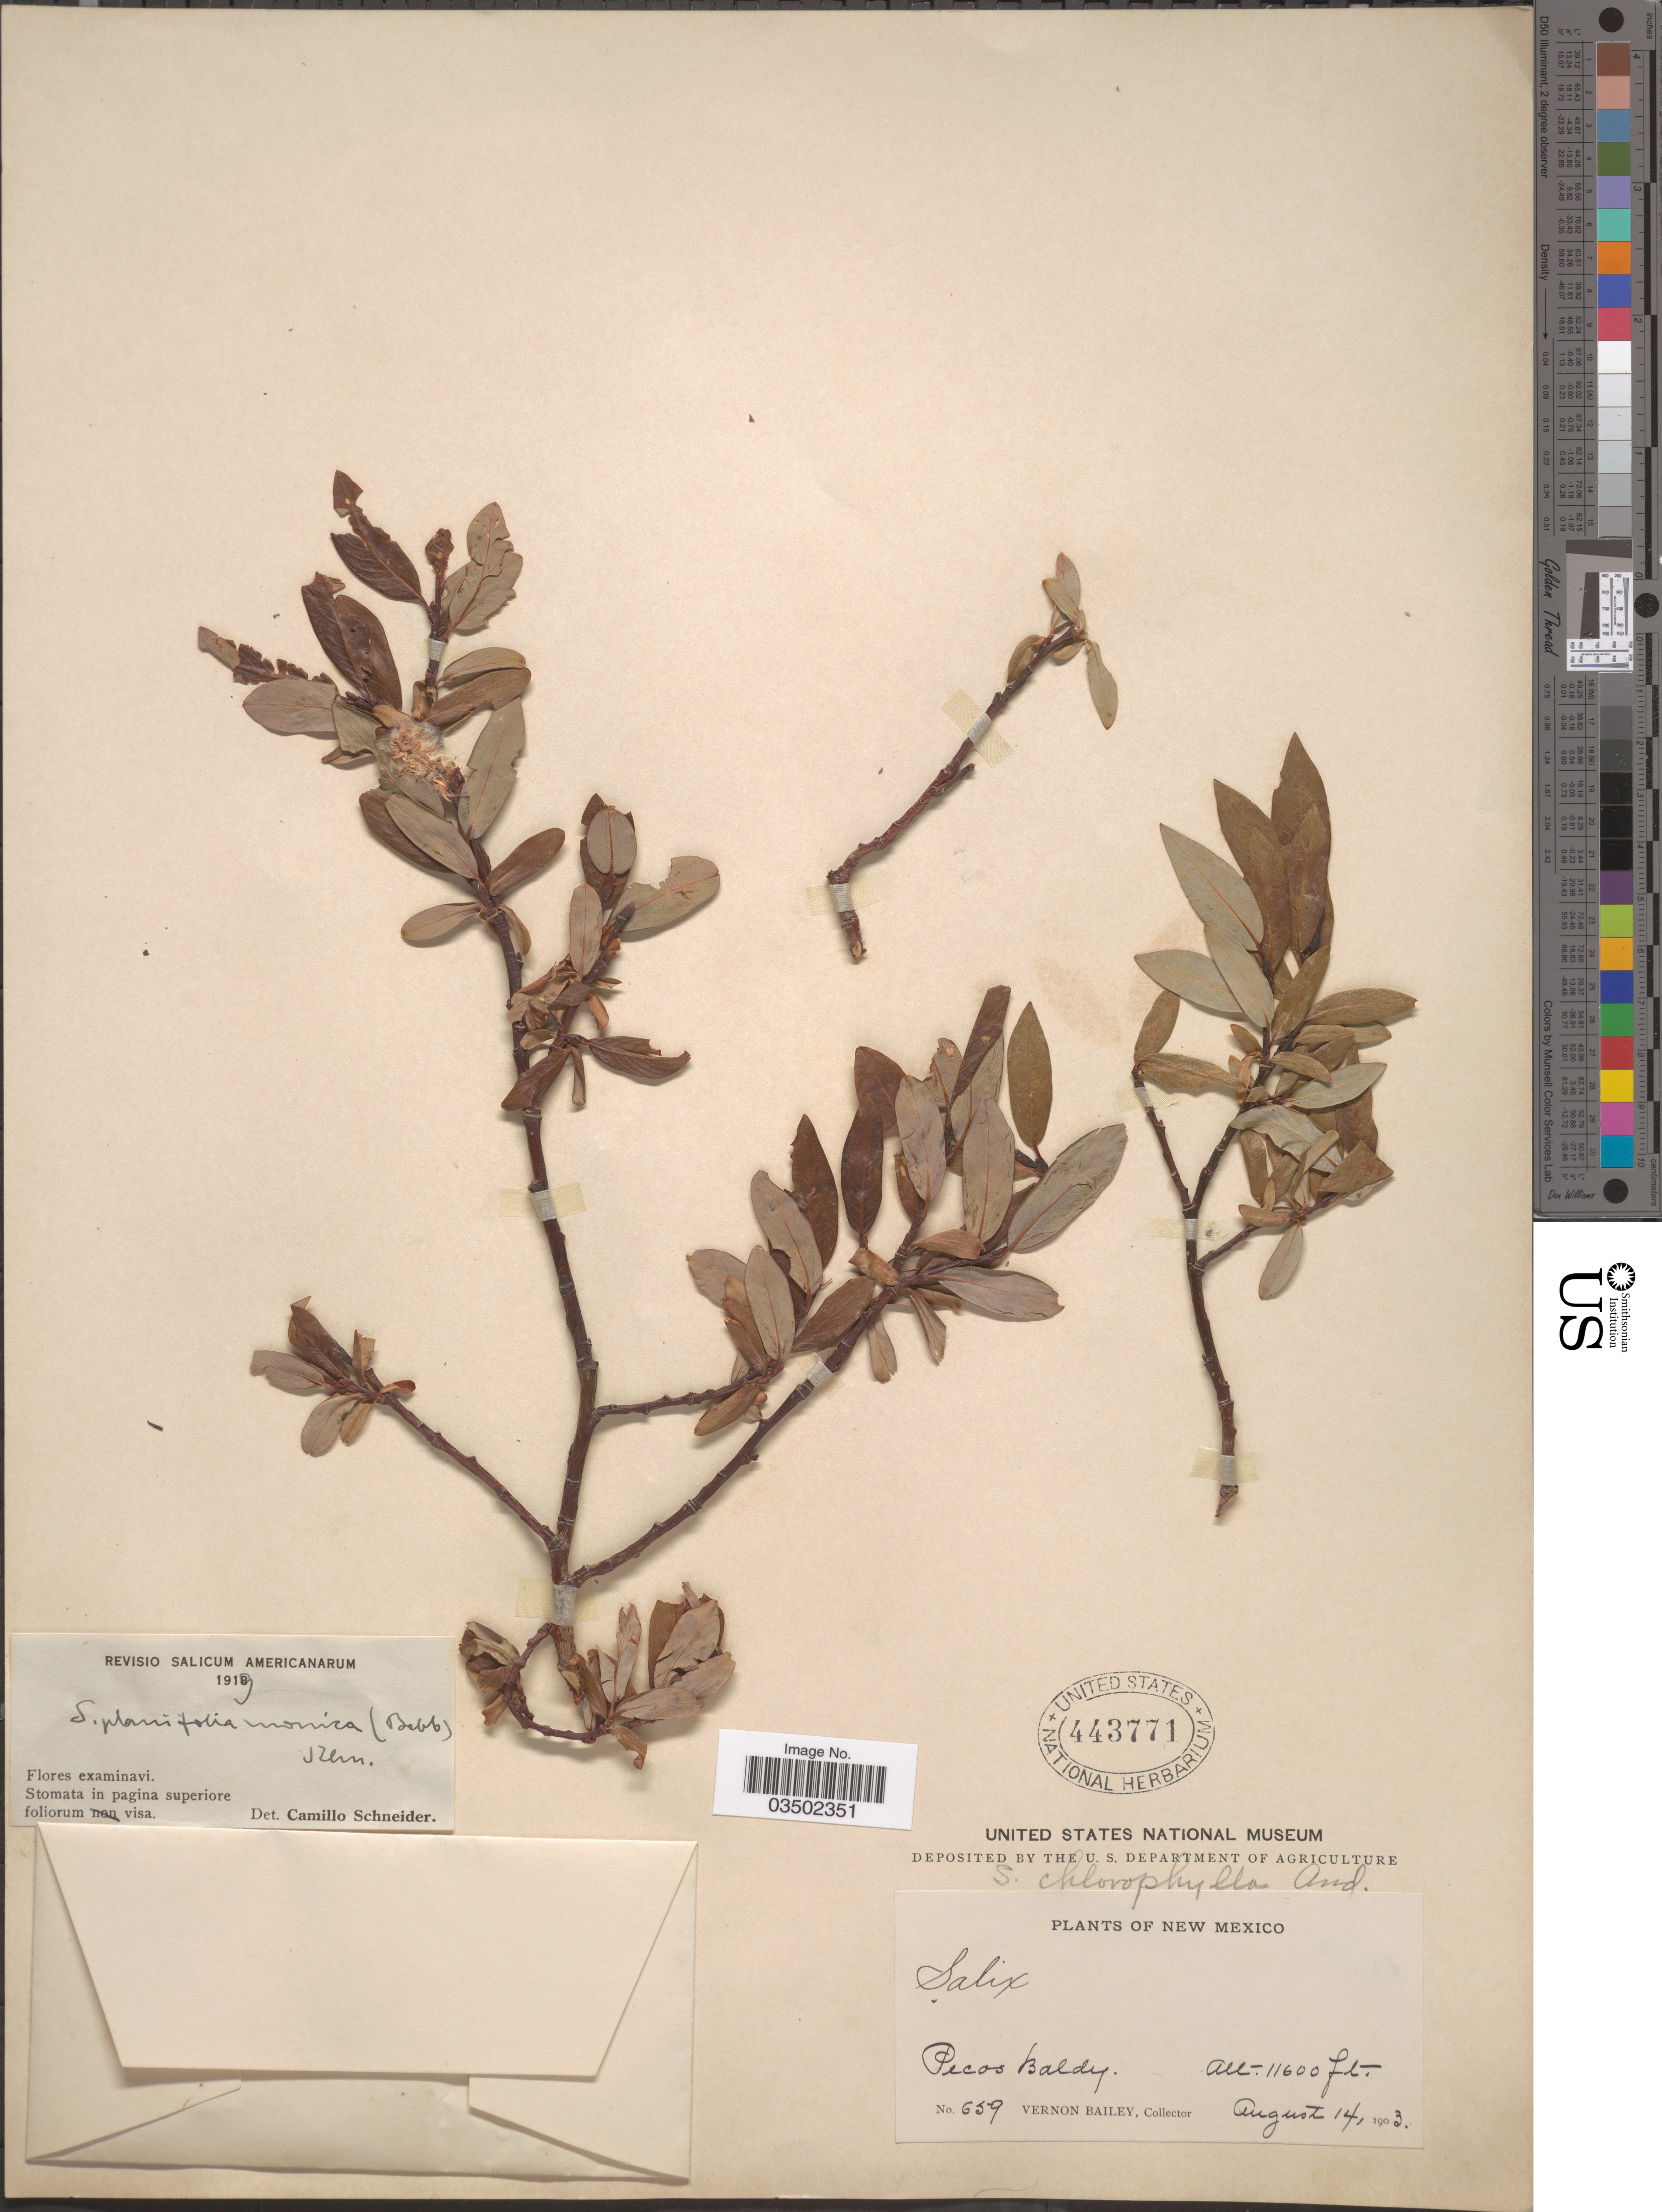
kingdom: Plantae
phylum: Tracheophyta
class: Magnoliopsida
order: Malpighiales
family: Salicaceae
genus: Salix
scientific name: Salix planifolia var. monica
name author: (Bebb) C.K. Schneid.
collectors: V. O. Bailey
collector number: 659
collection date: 1903-08-14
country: United States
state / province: New Mexico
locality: Pecos Baldy.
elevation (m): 3536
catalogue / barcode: US 443771